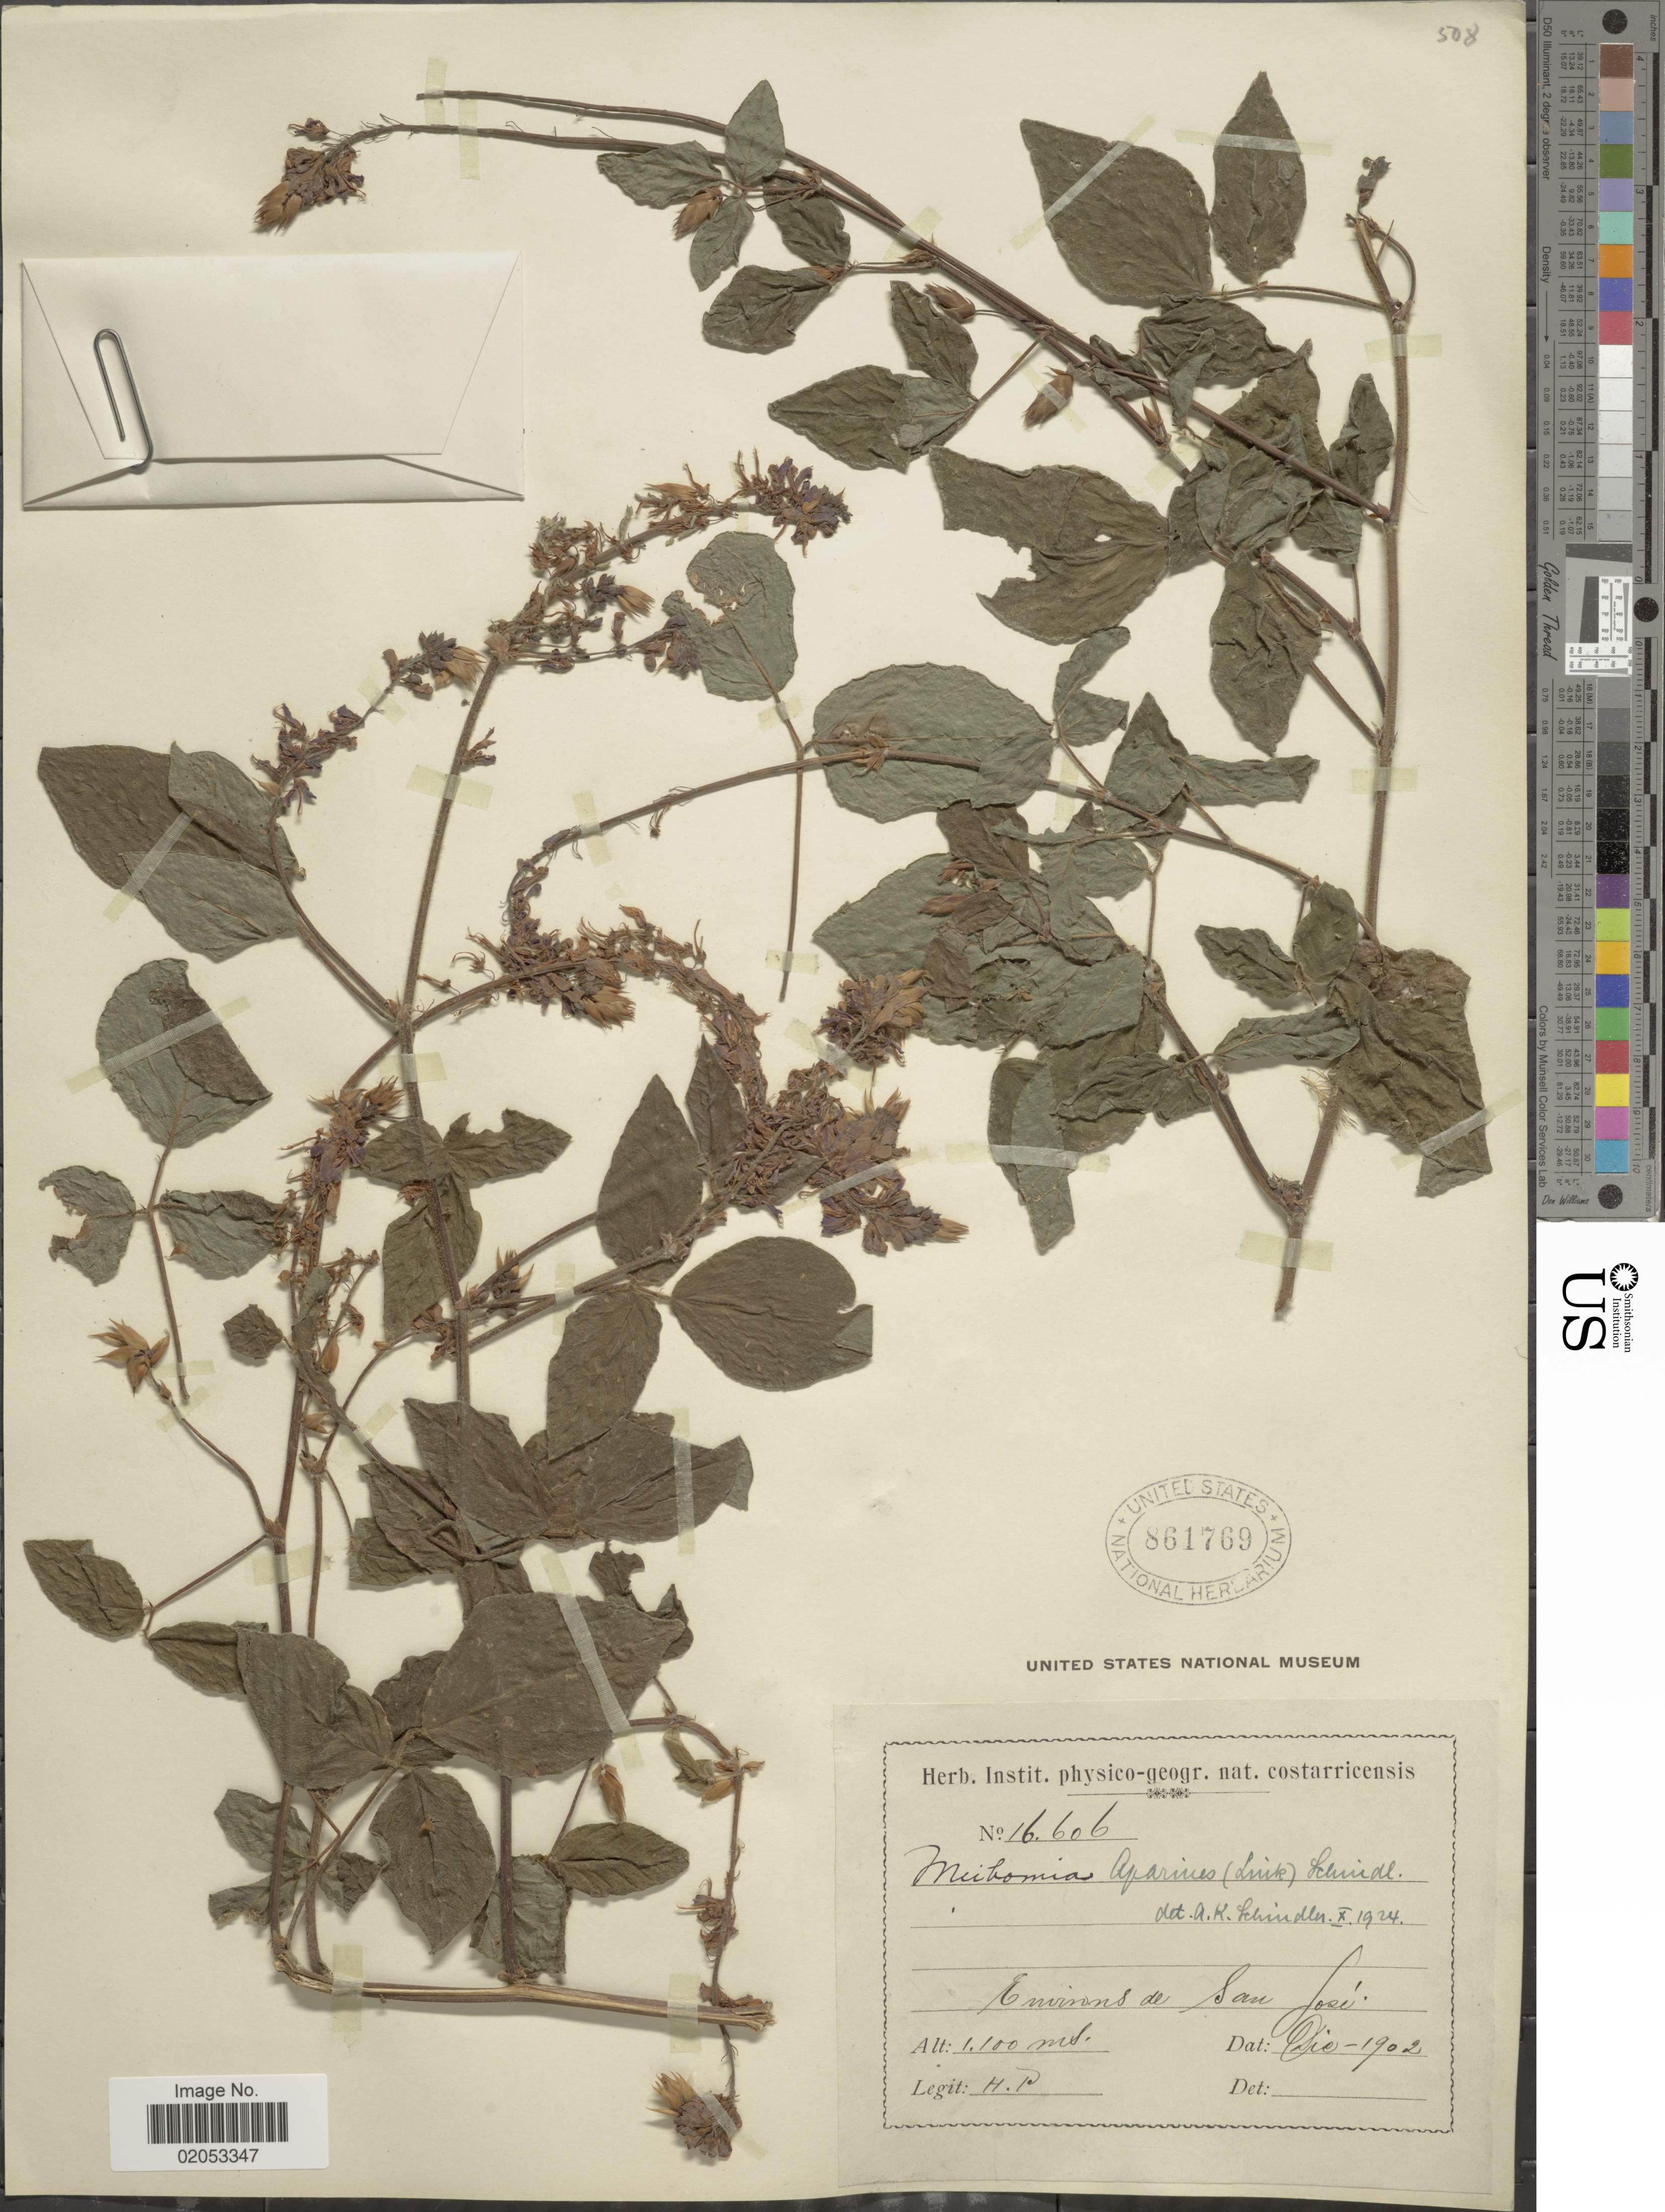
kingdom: Plantae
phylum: Tracheophyta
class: Magnoliopsida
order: Fabales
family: Fabaceae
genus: Desmodium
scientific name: Desmodium aparines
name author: (Link) DC.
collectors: H. P.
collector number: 16606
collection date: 1902-12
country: Costa Rica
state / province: San José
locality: Environs de San Jose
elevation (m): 1100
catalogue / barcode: US 861769